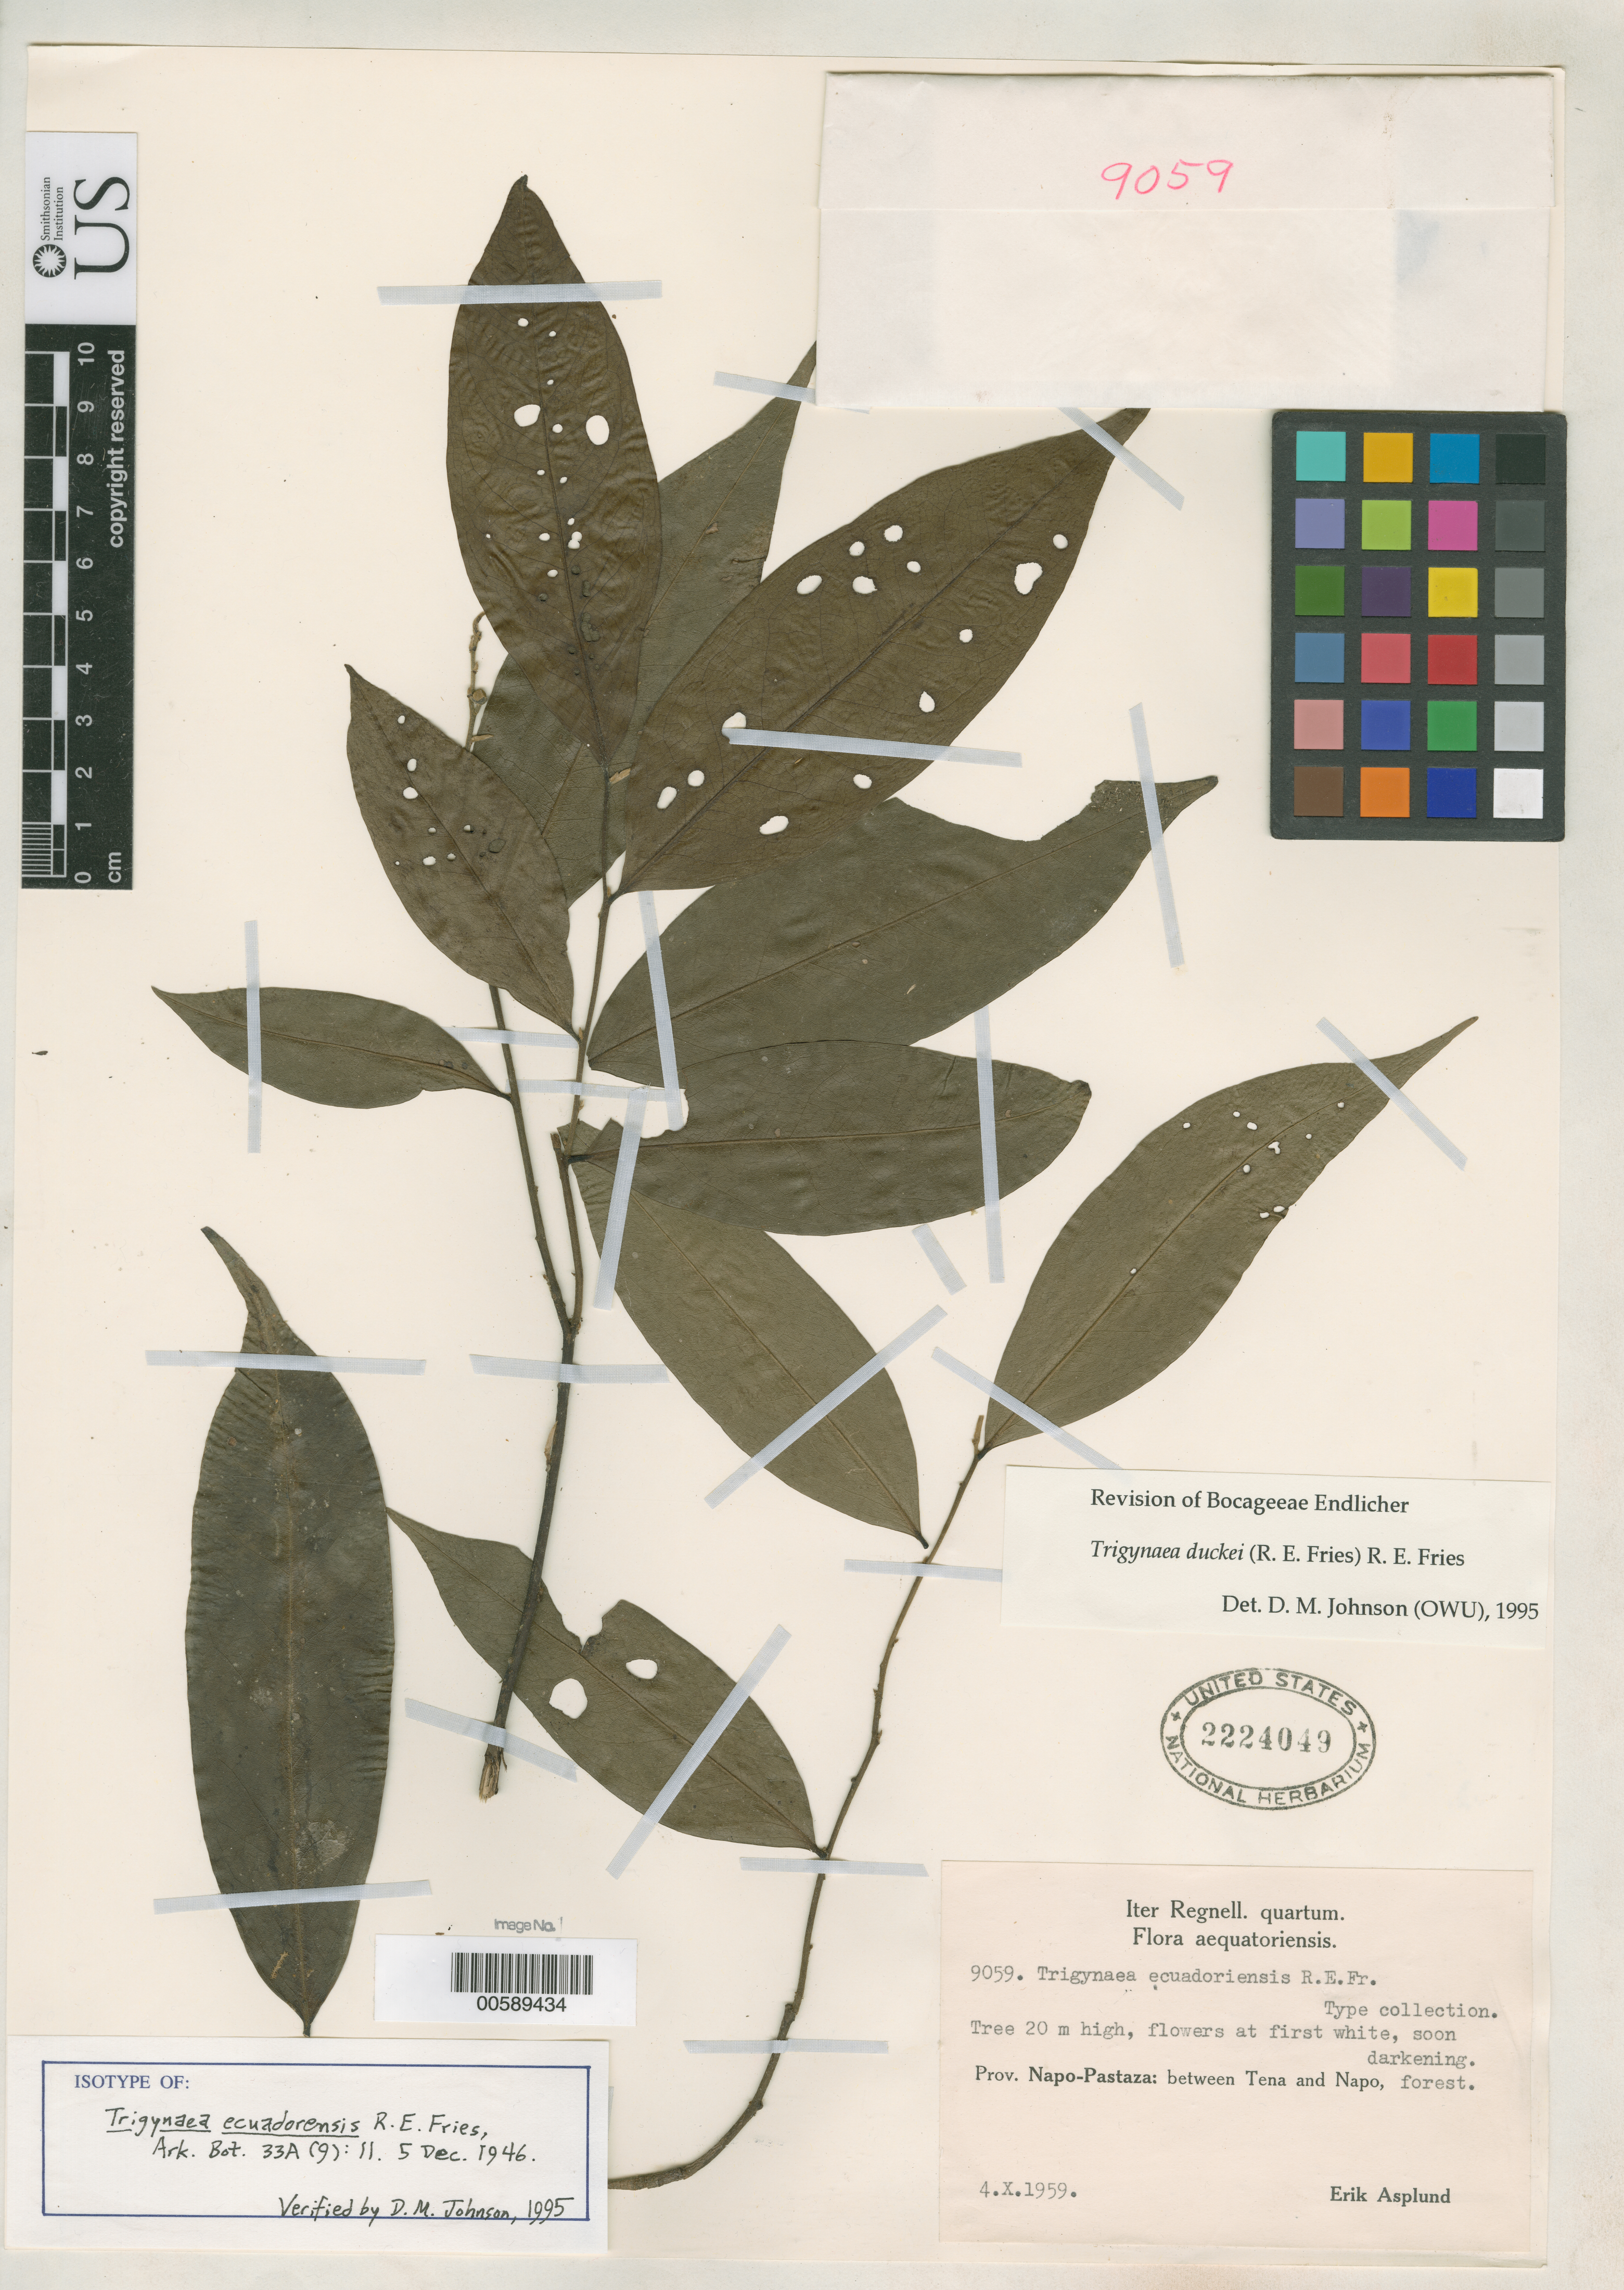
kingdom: Plantae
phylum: Tracheophyta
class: Magnoliopsida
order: Magnoliales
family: Annonaceae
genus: Trigynaea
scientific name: Trigynaea ecuadorensis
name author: R.E. Fr.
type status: Isotype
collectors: E. Asplund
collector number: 9059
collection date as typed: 04 Oct 1939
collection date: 1939-10-04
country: Ecuador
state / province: Napo / Pastaza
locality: Between Tena and Napo.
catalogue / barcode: US 2224049